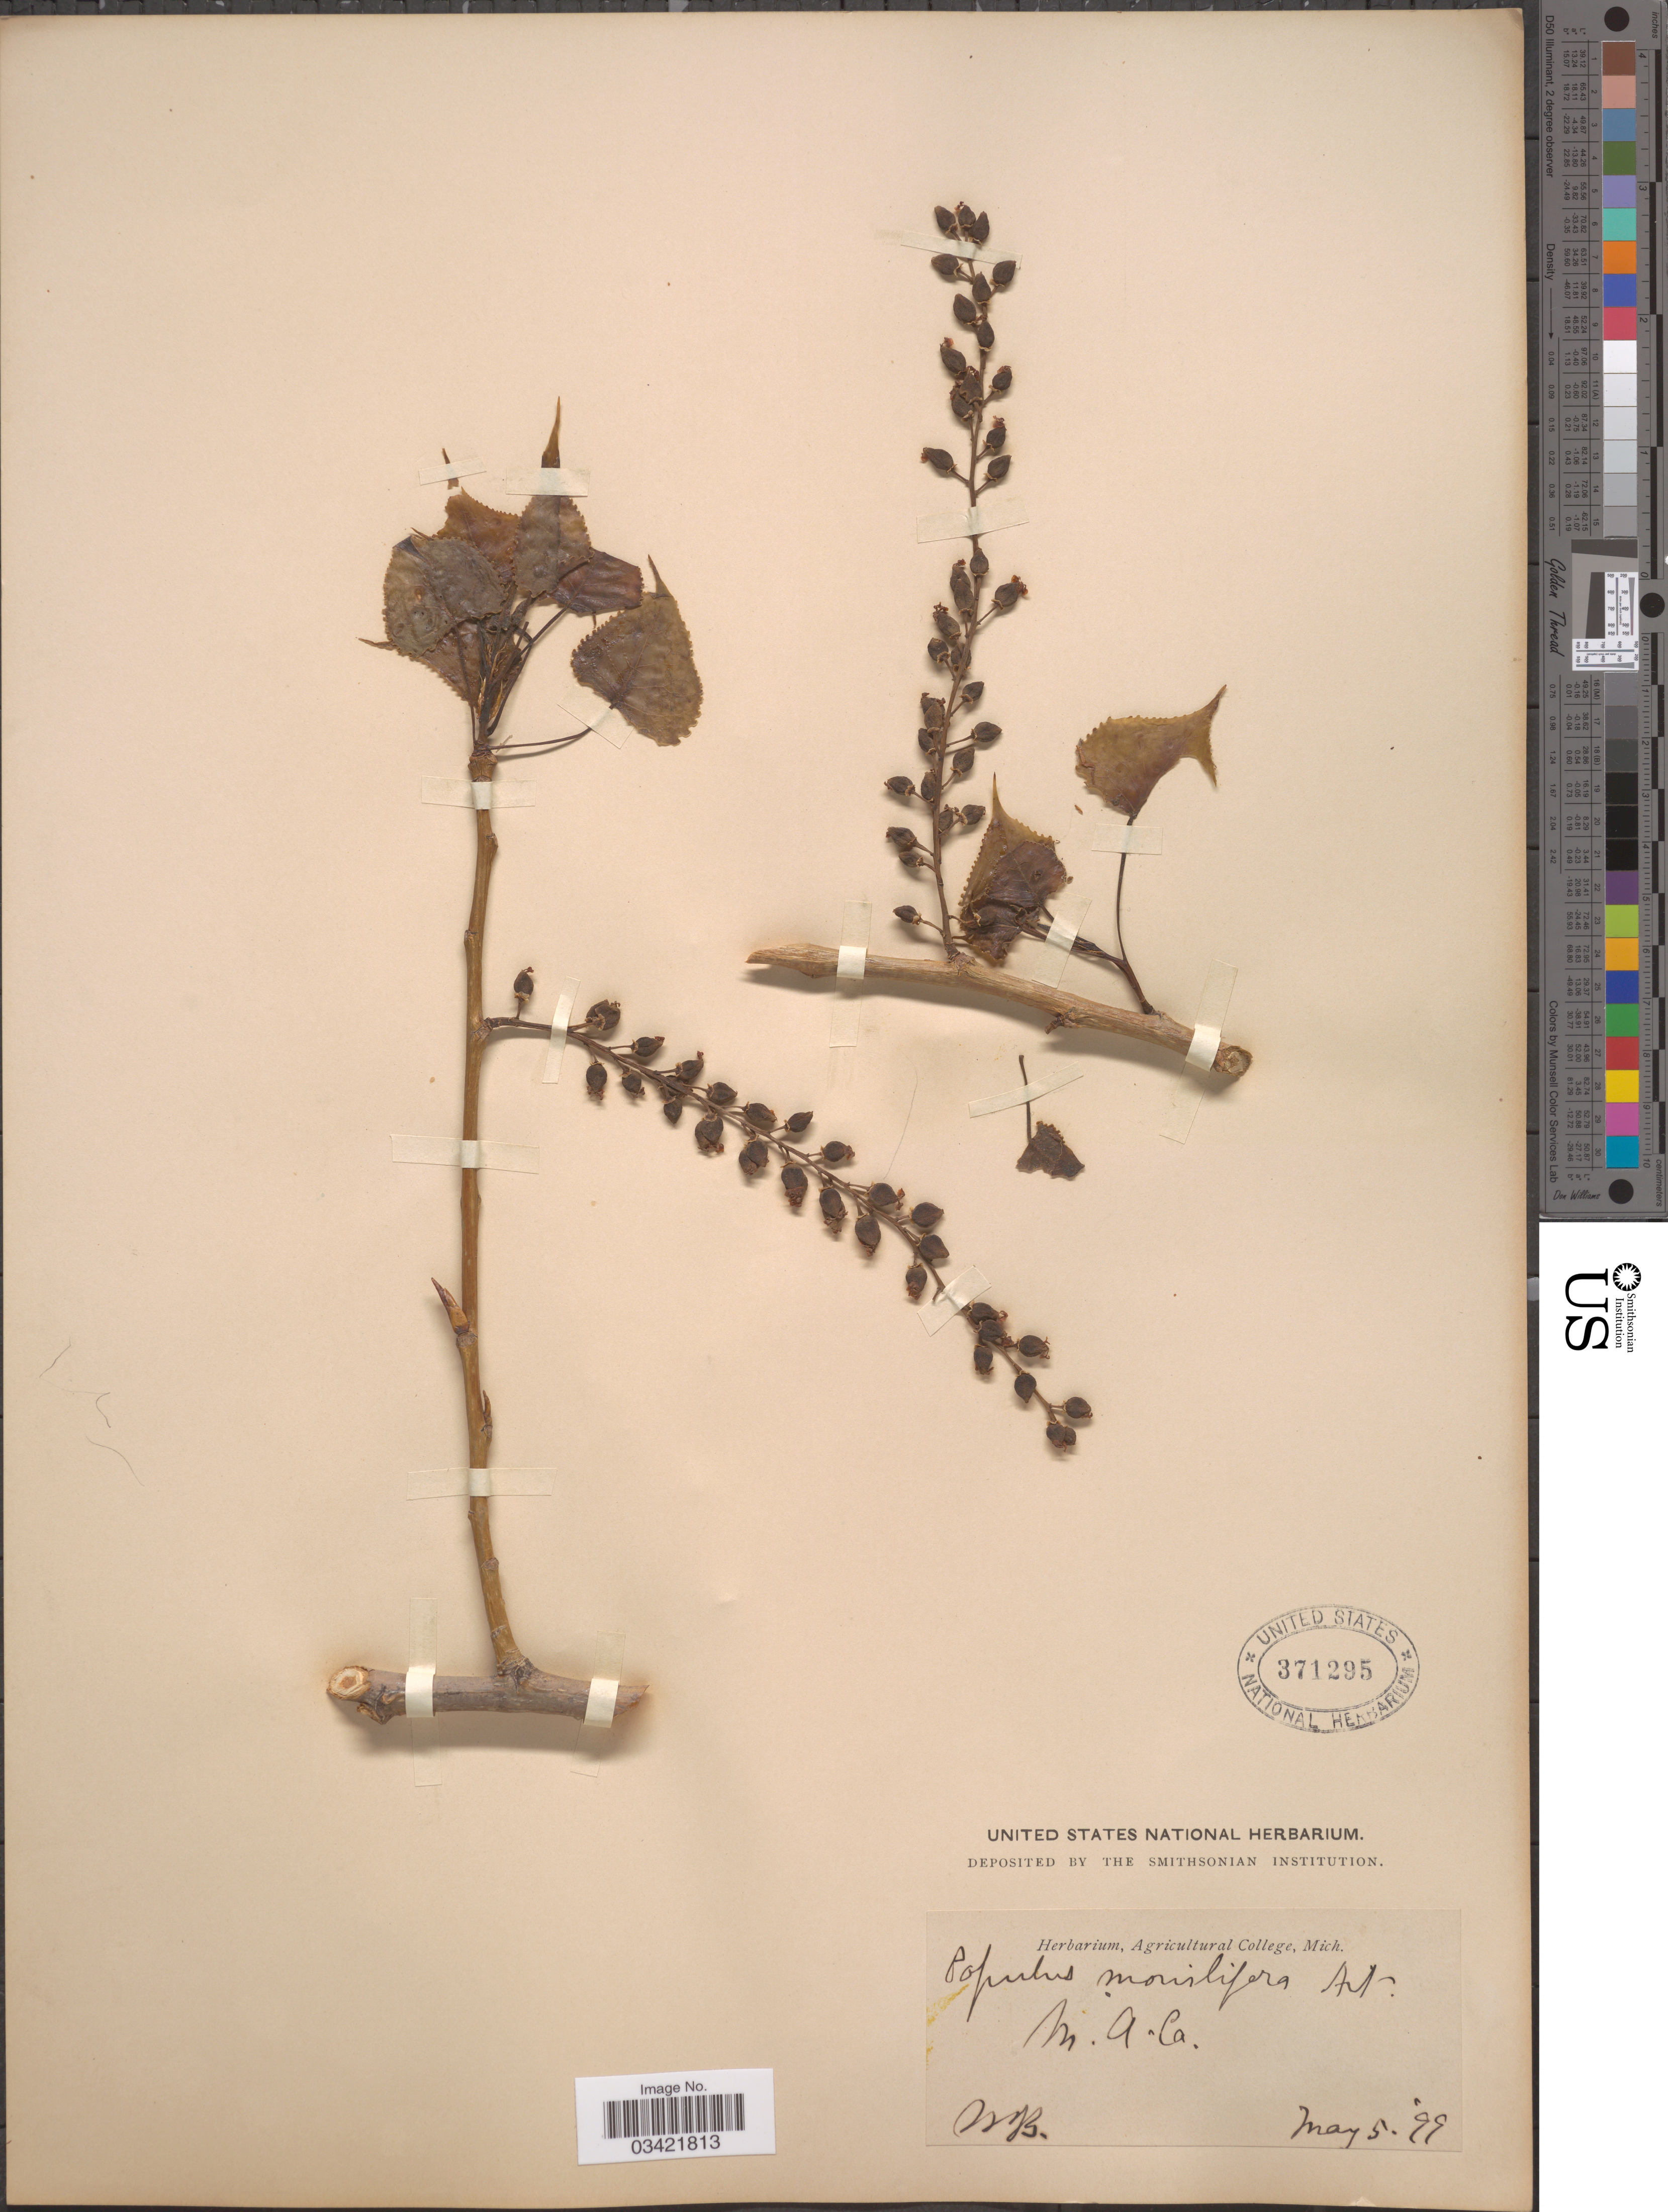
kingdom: Plantae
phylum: Tracheophyta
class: Magnoliopsida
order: Malpighiales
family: Salicaceae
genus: Populus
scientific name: Populus deltoides subsp. monilifera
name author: (Aiton) Eckenw.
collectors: M. J. B.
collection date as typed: Transcribed d/m/y: 5/5/99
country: United States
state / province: Michigan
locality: M. A. C.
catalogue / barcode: US 371295